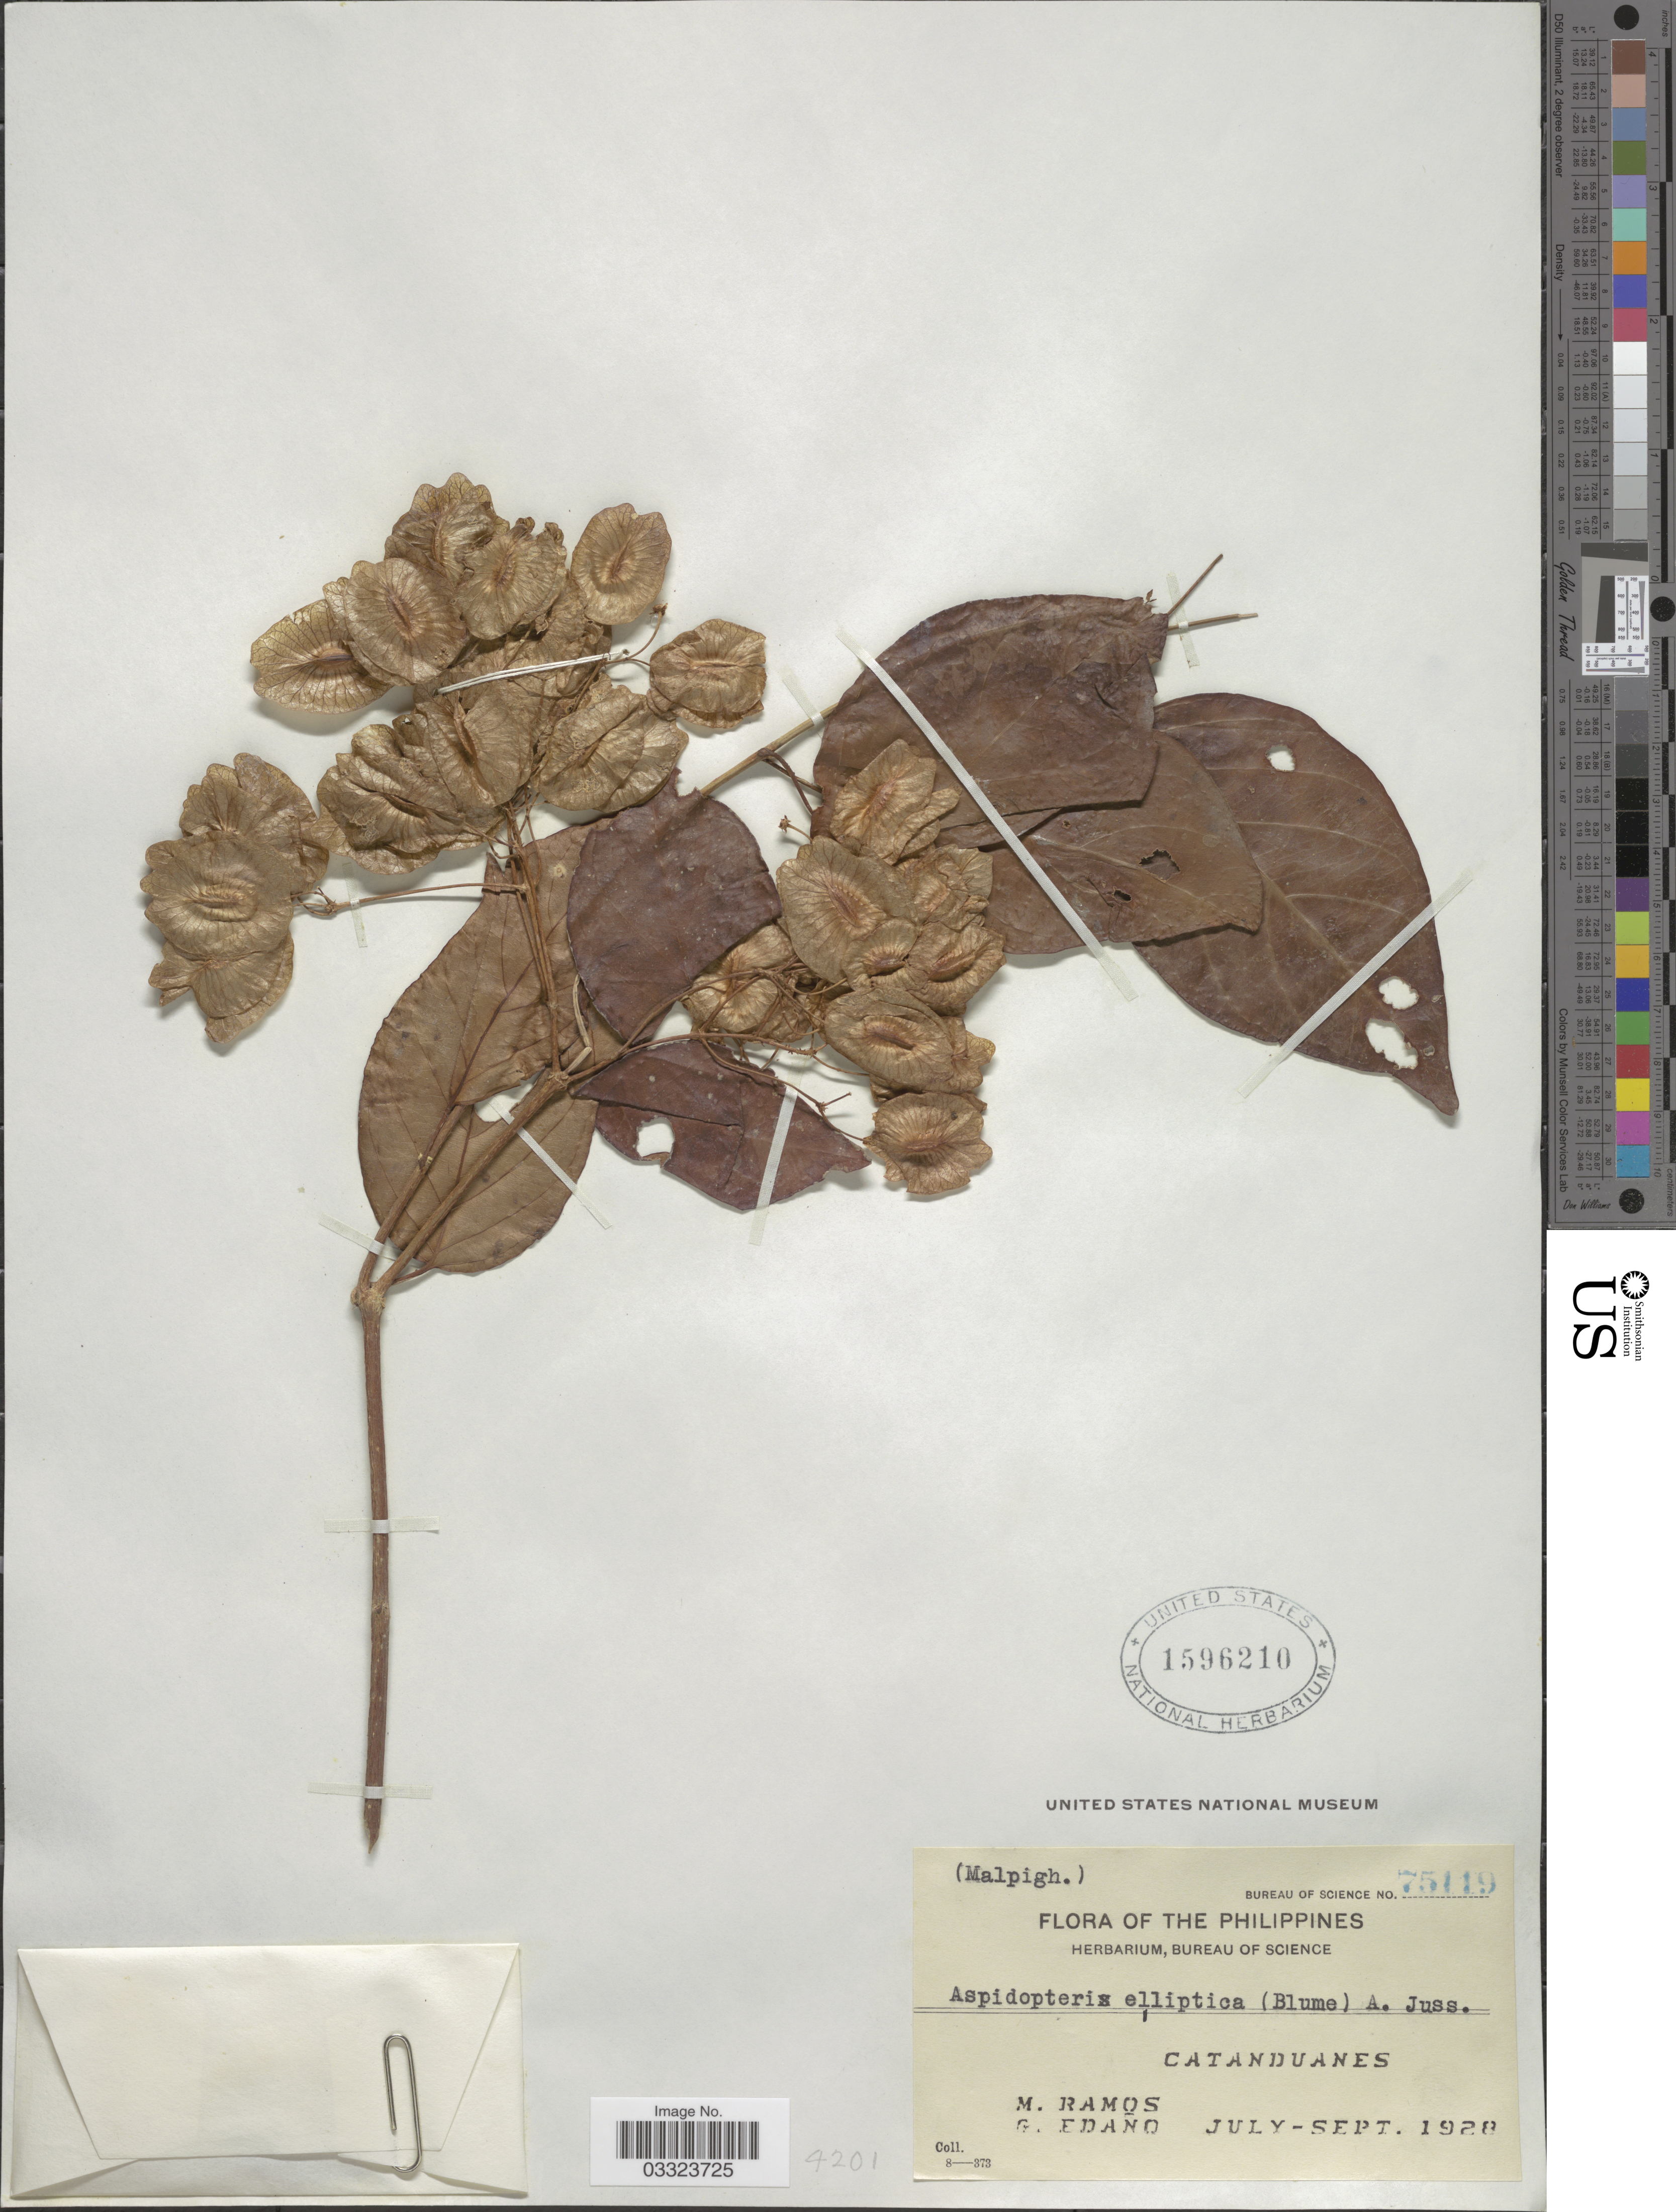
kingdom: Plantae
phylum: Tracheophyta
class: Magnoliopsida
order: Malpighiales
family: Malpighiaceae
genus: Aspidopterys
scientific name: Aspidopterys elliptica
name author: (Blume) Juss.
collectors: M. Ramos & G. Edaño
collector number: Bureau of Science 75119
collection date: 1928-07/1928-09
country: Philippines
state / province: Bicol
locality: Catanduanes.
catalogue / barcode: US 1596210